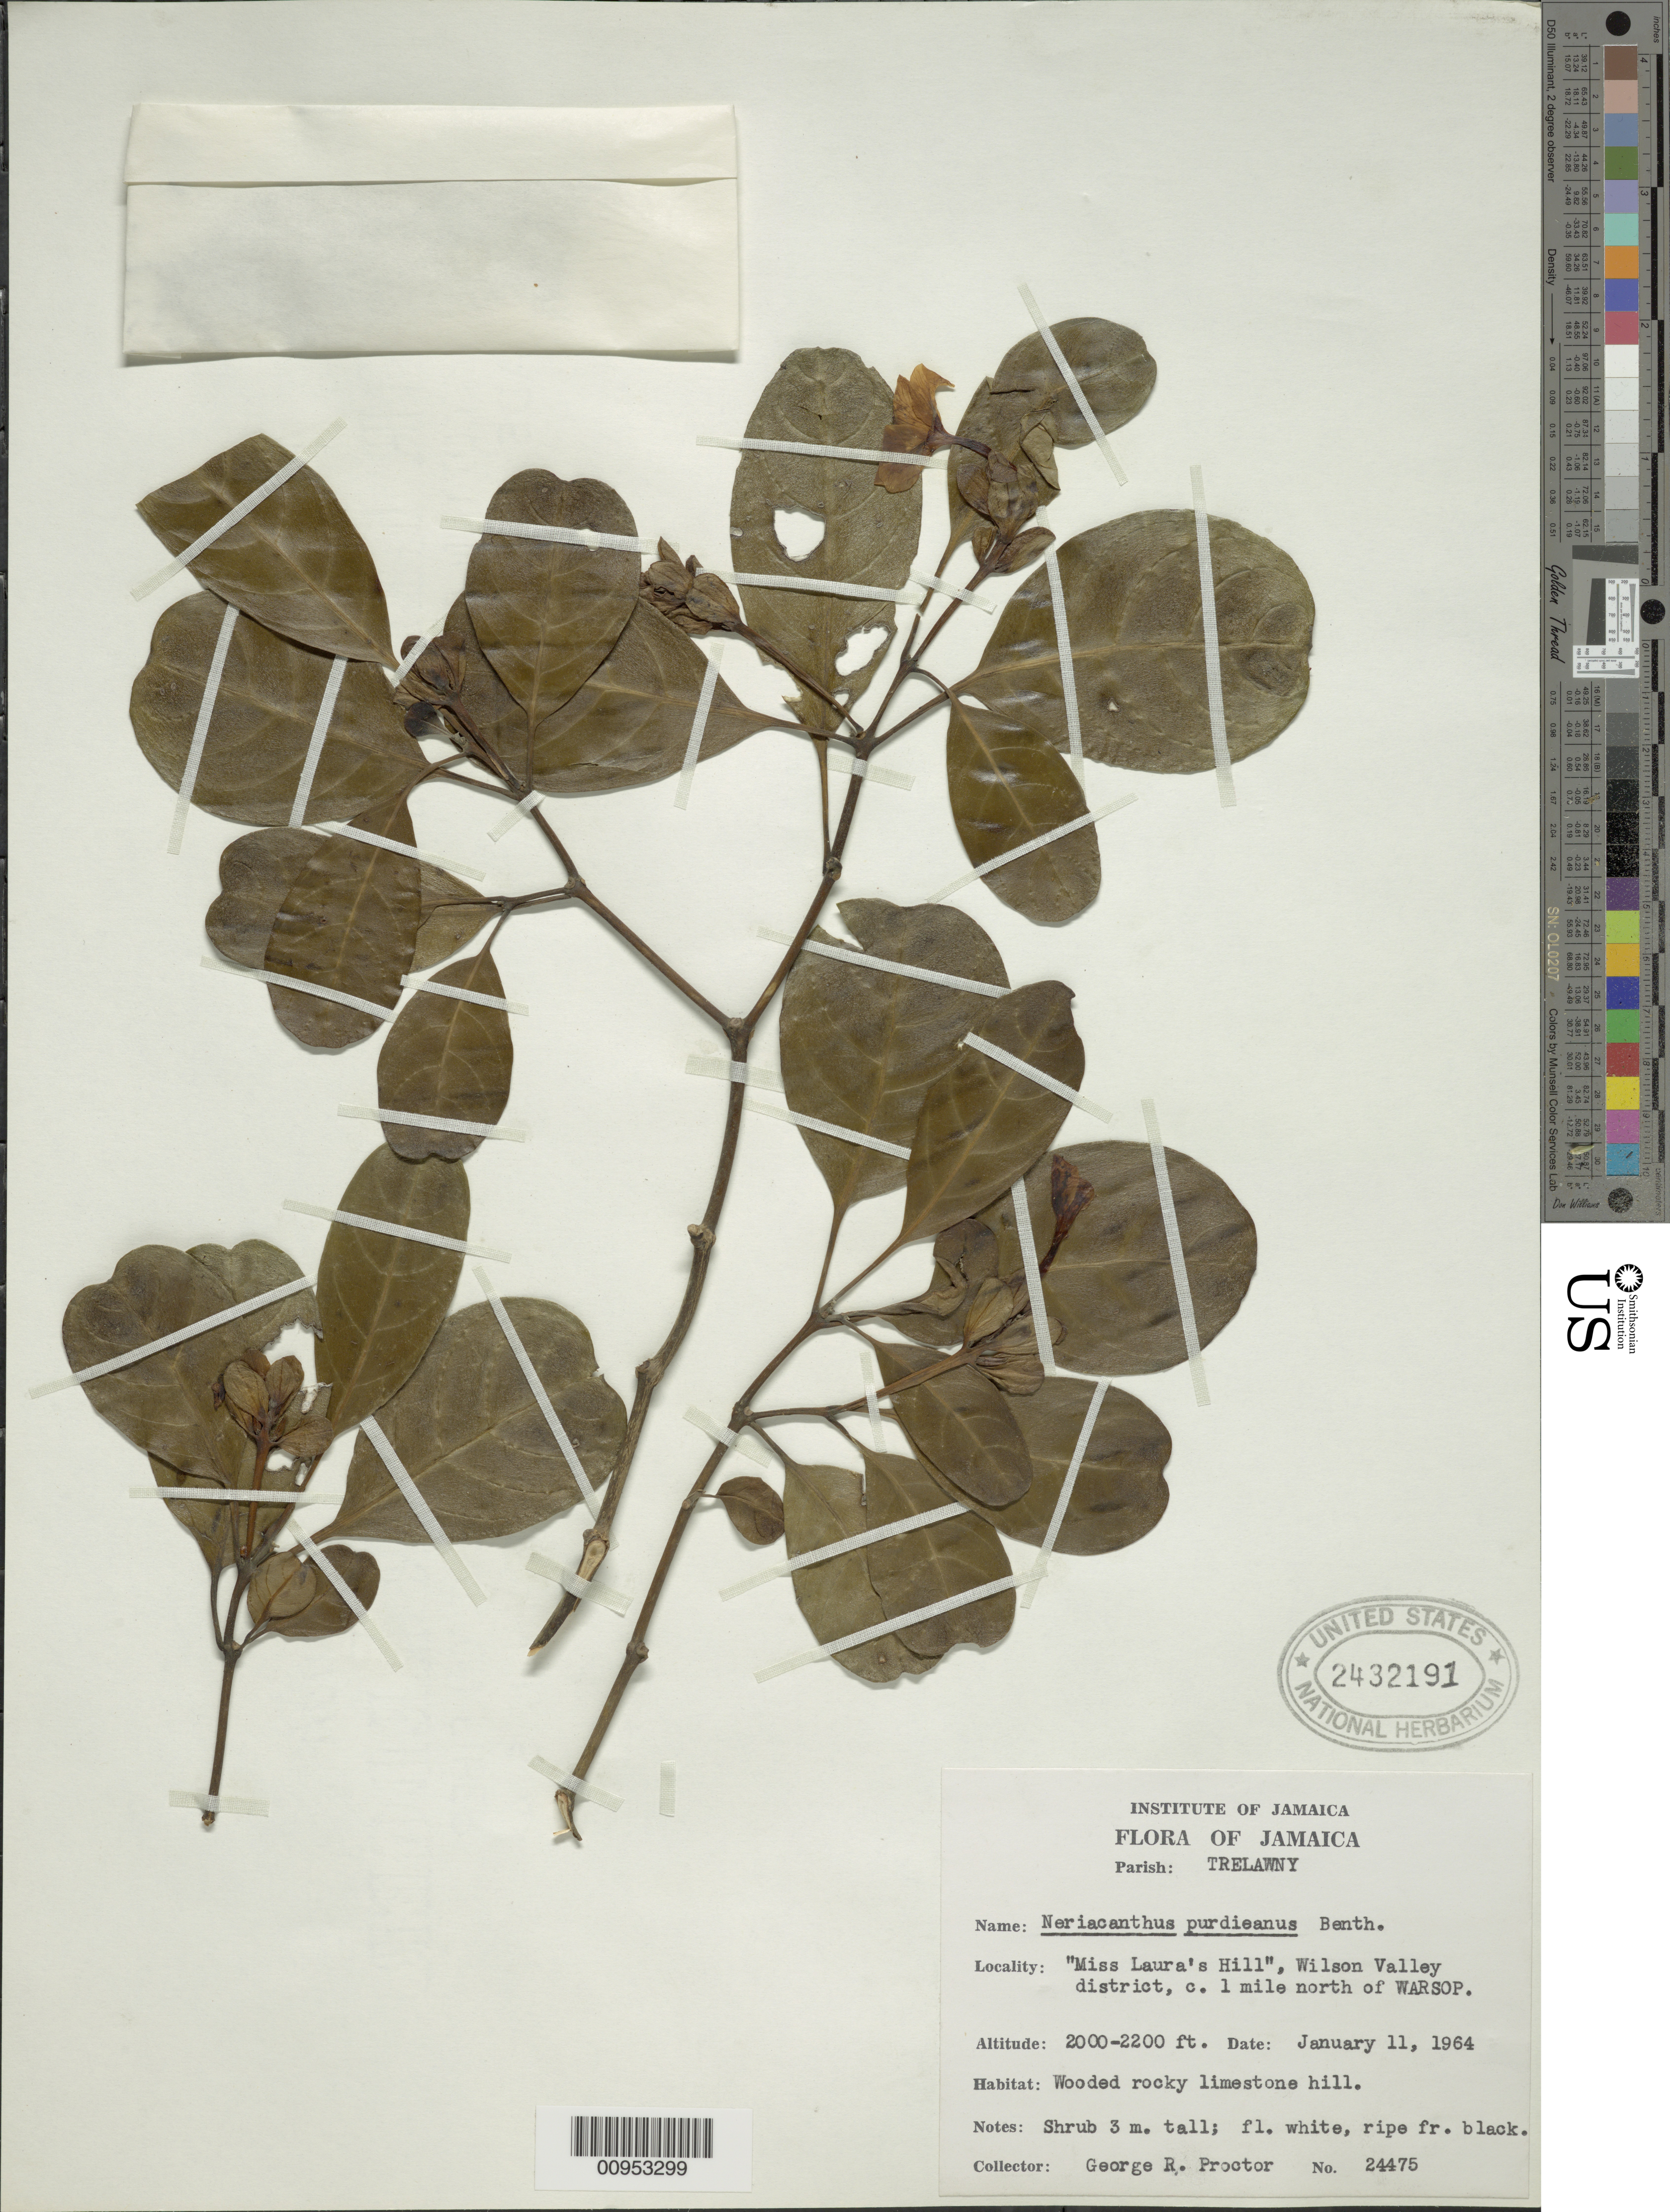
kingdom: Plantae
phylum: Tracheophyta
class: Magnoliopsida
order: Lamiales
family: Acanthaceae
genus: Neriacanthus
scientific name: Neriacanthus purdieanus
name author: Benth.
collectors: G. R. Proctor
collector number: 24475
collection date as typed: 11 Jan 1964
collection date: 1964-01-11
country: Jamaica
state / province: Trelawny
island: Jamaica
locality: Miss Laura's Hill, Wilson Valley district, ca. 1 mile north of Warsop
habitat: Wooded rocky limestone hill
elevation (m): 610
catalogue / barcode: US 2432191